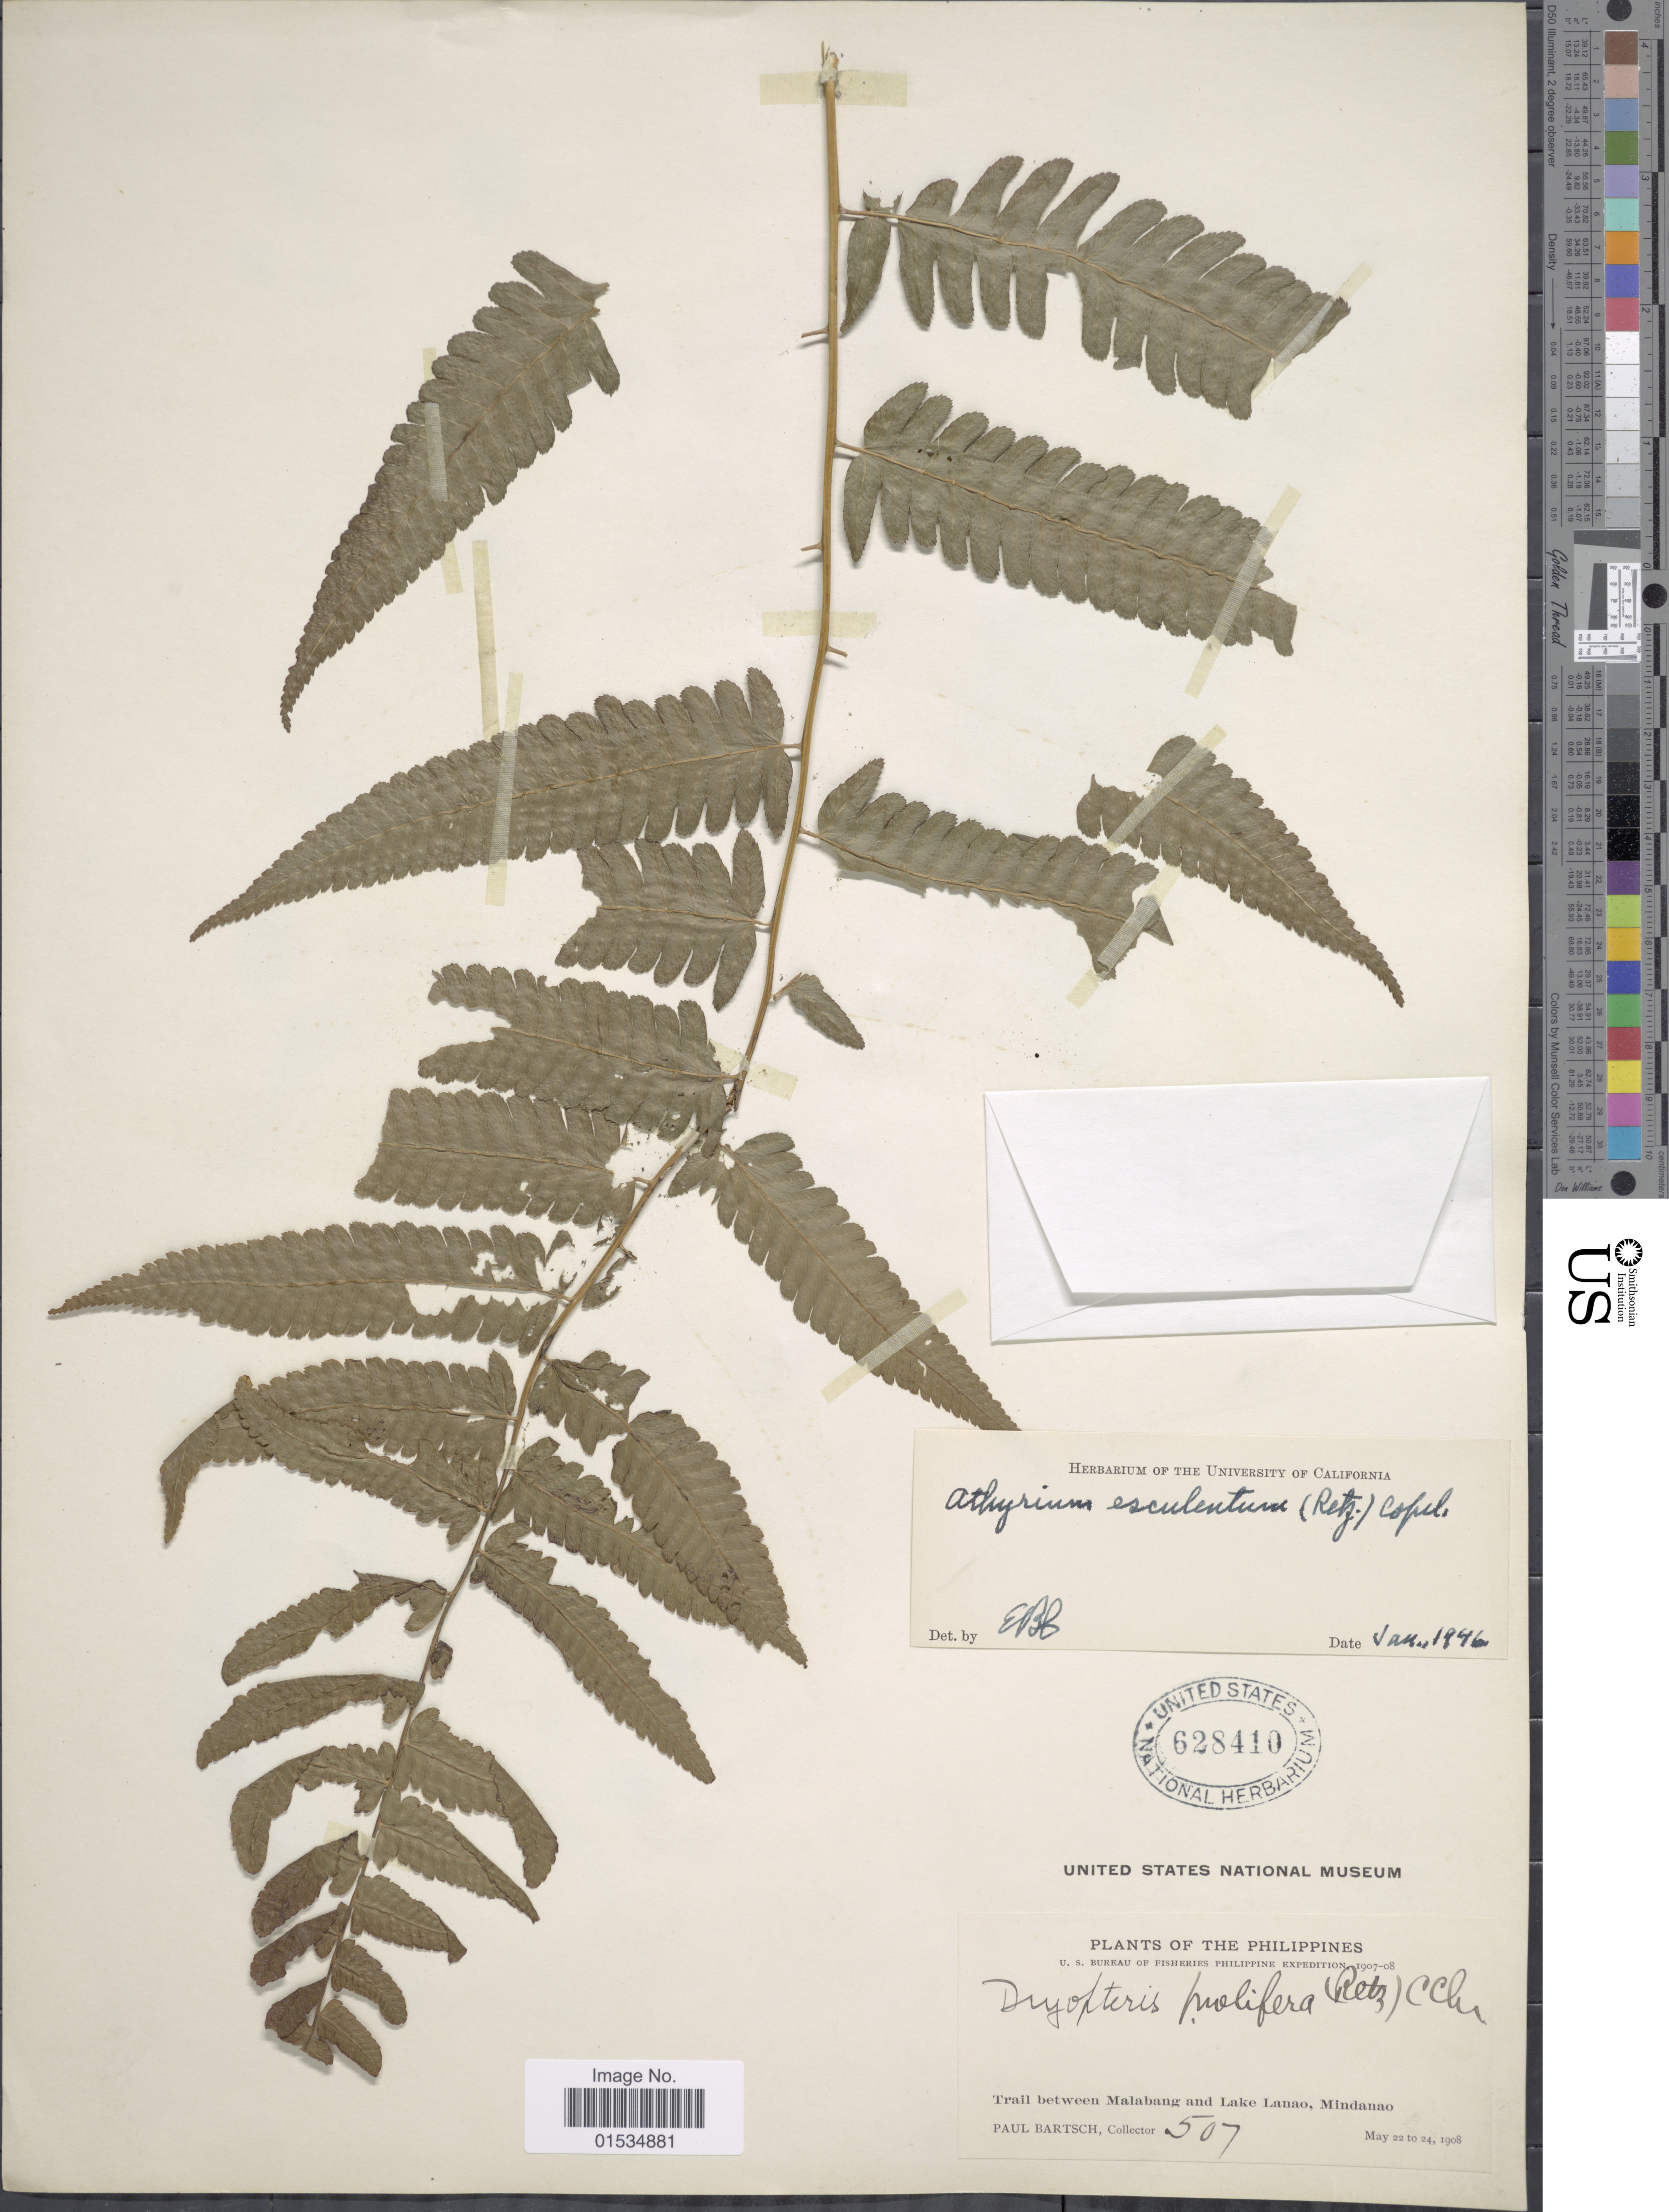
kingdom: Plantae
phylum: Tracheophyta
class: Polypodiopsida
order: Polypodiales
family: Athyriaceae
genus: Diplazium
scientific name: Diplazium esculentum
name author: (Retz.) Sw.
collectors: P. Bartsch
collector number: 507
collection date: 1908-05-22/1908-05-24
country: Philippines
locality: Trail between Malabang and Lake Lanao, Mindanao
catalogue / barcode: US 628410